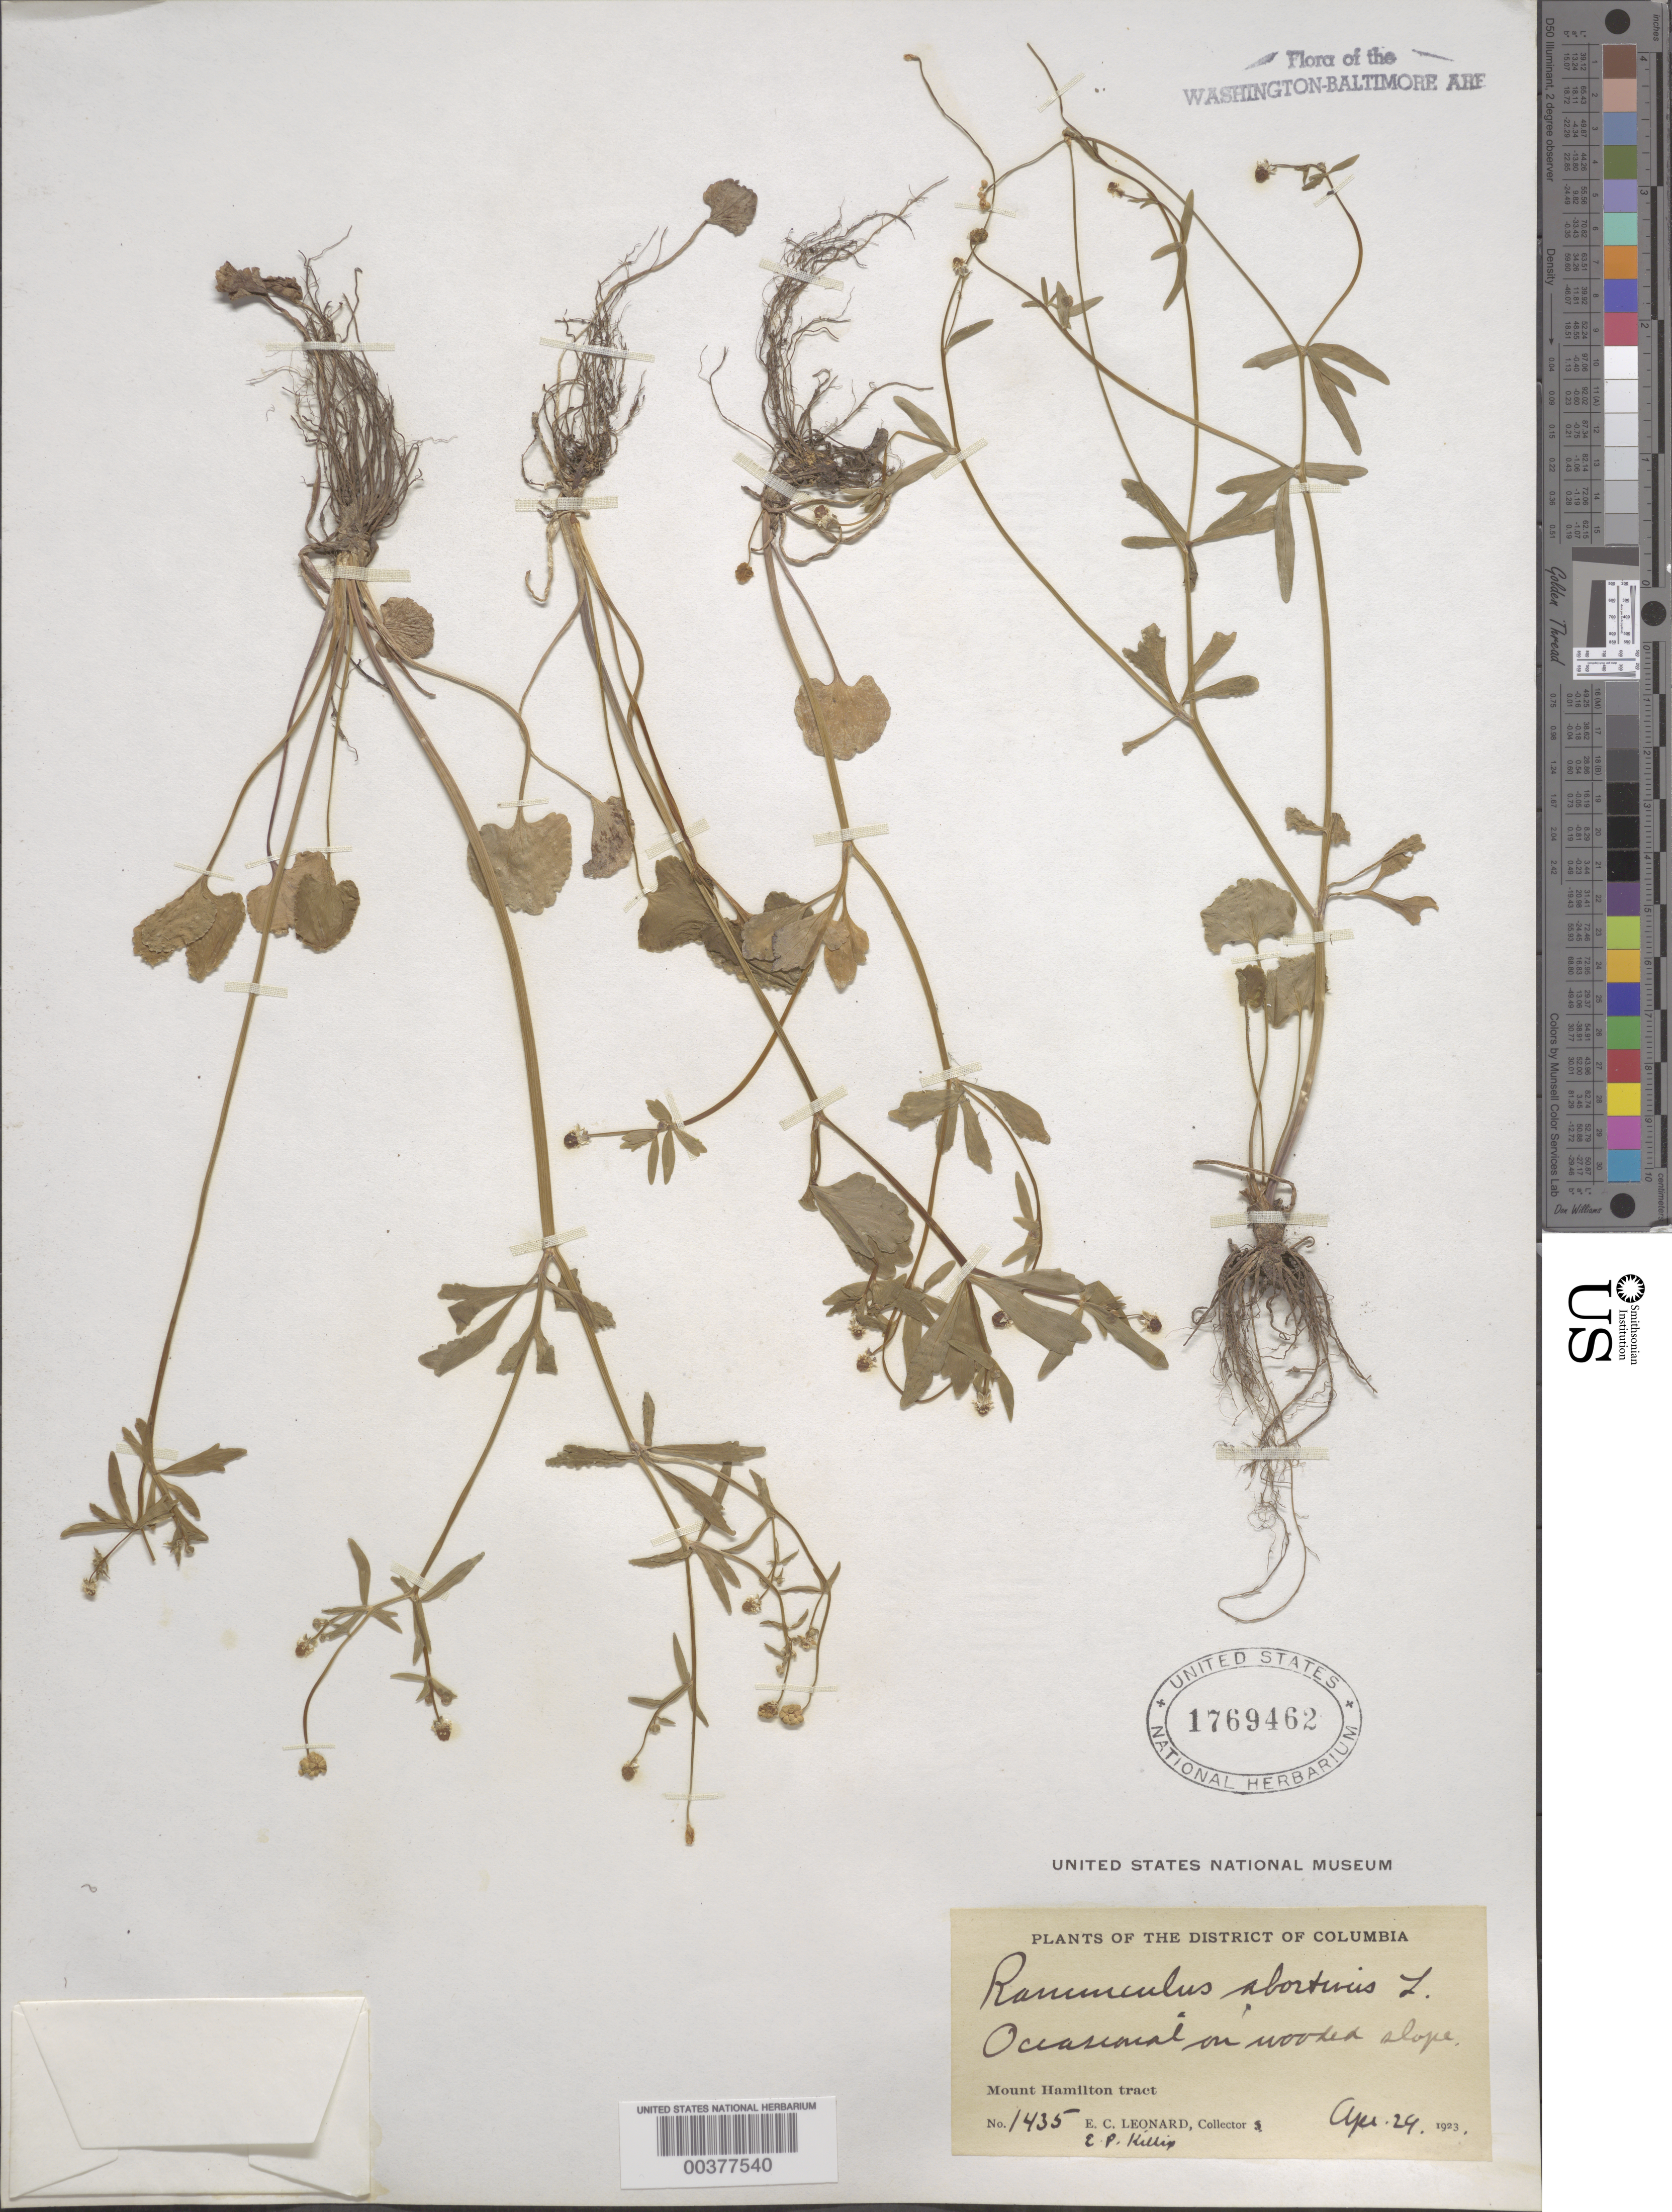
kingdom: Plantae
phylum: Tracheophyta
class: Magnoliopsida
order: Ranunculales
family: Ranunculaceae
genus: Ranunculus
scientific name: Ranunculus abortivus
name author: L.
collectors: E. C. Leonard & E. P. Killip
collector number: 1435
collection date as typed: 24 Apr 1923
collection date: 1923-04-24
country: United States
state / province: District of Columbia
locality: Mount Hamilton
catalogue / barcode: US 1769462